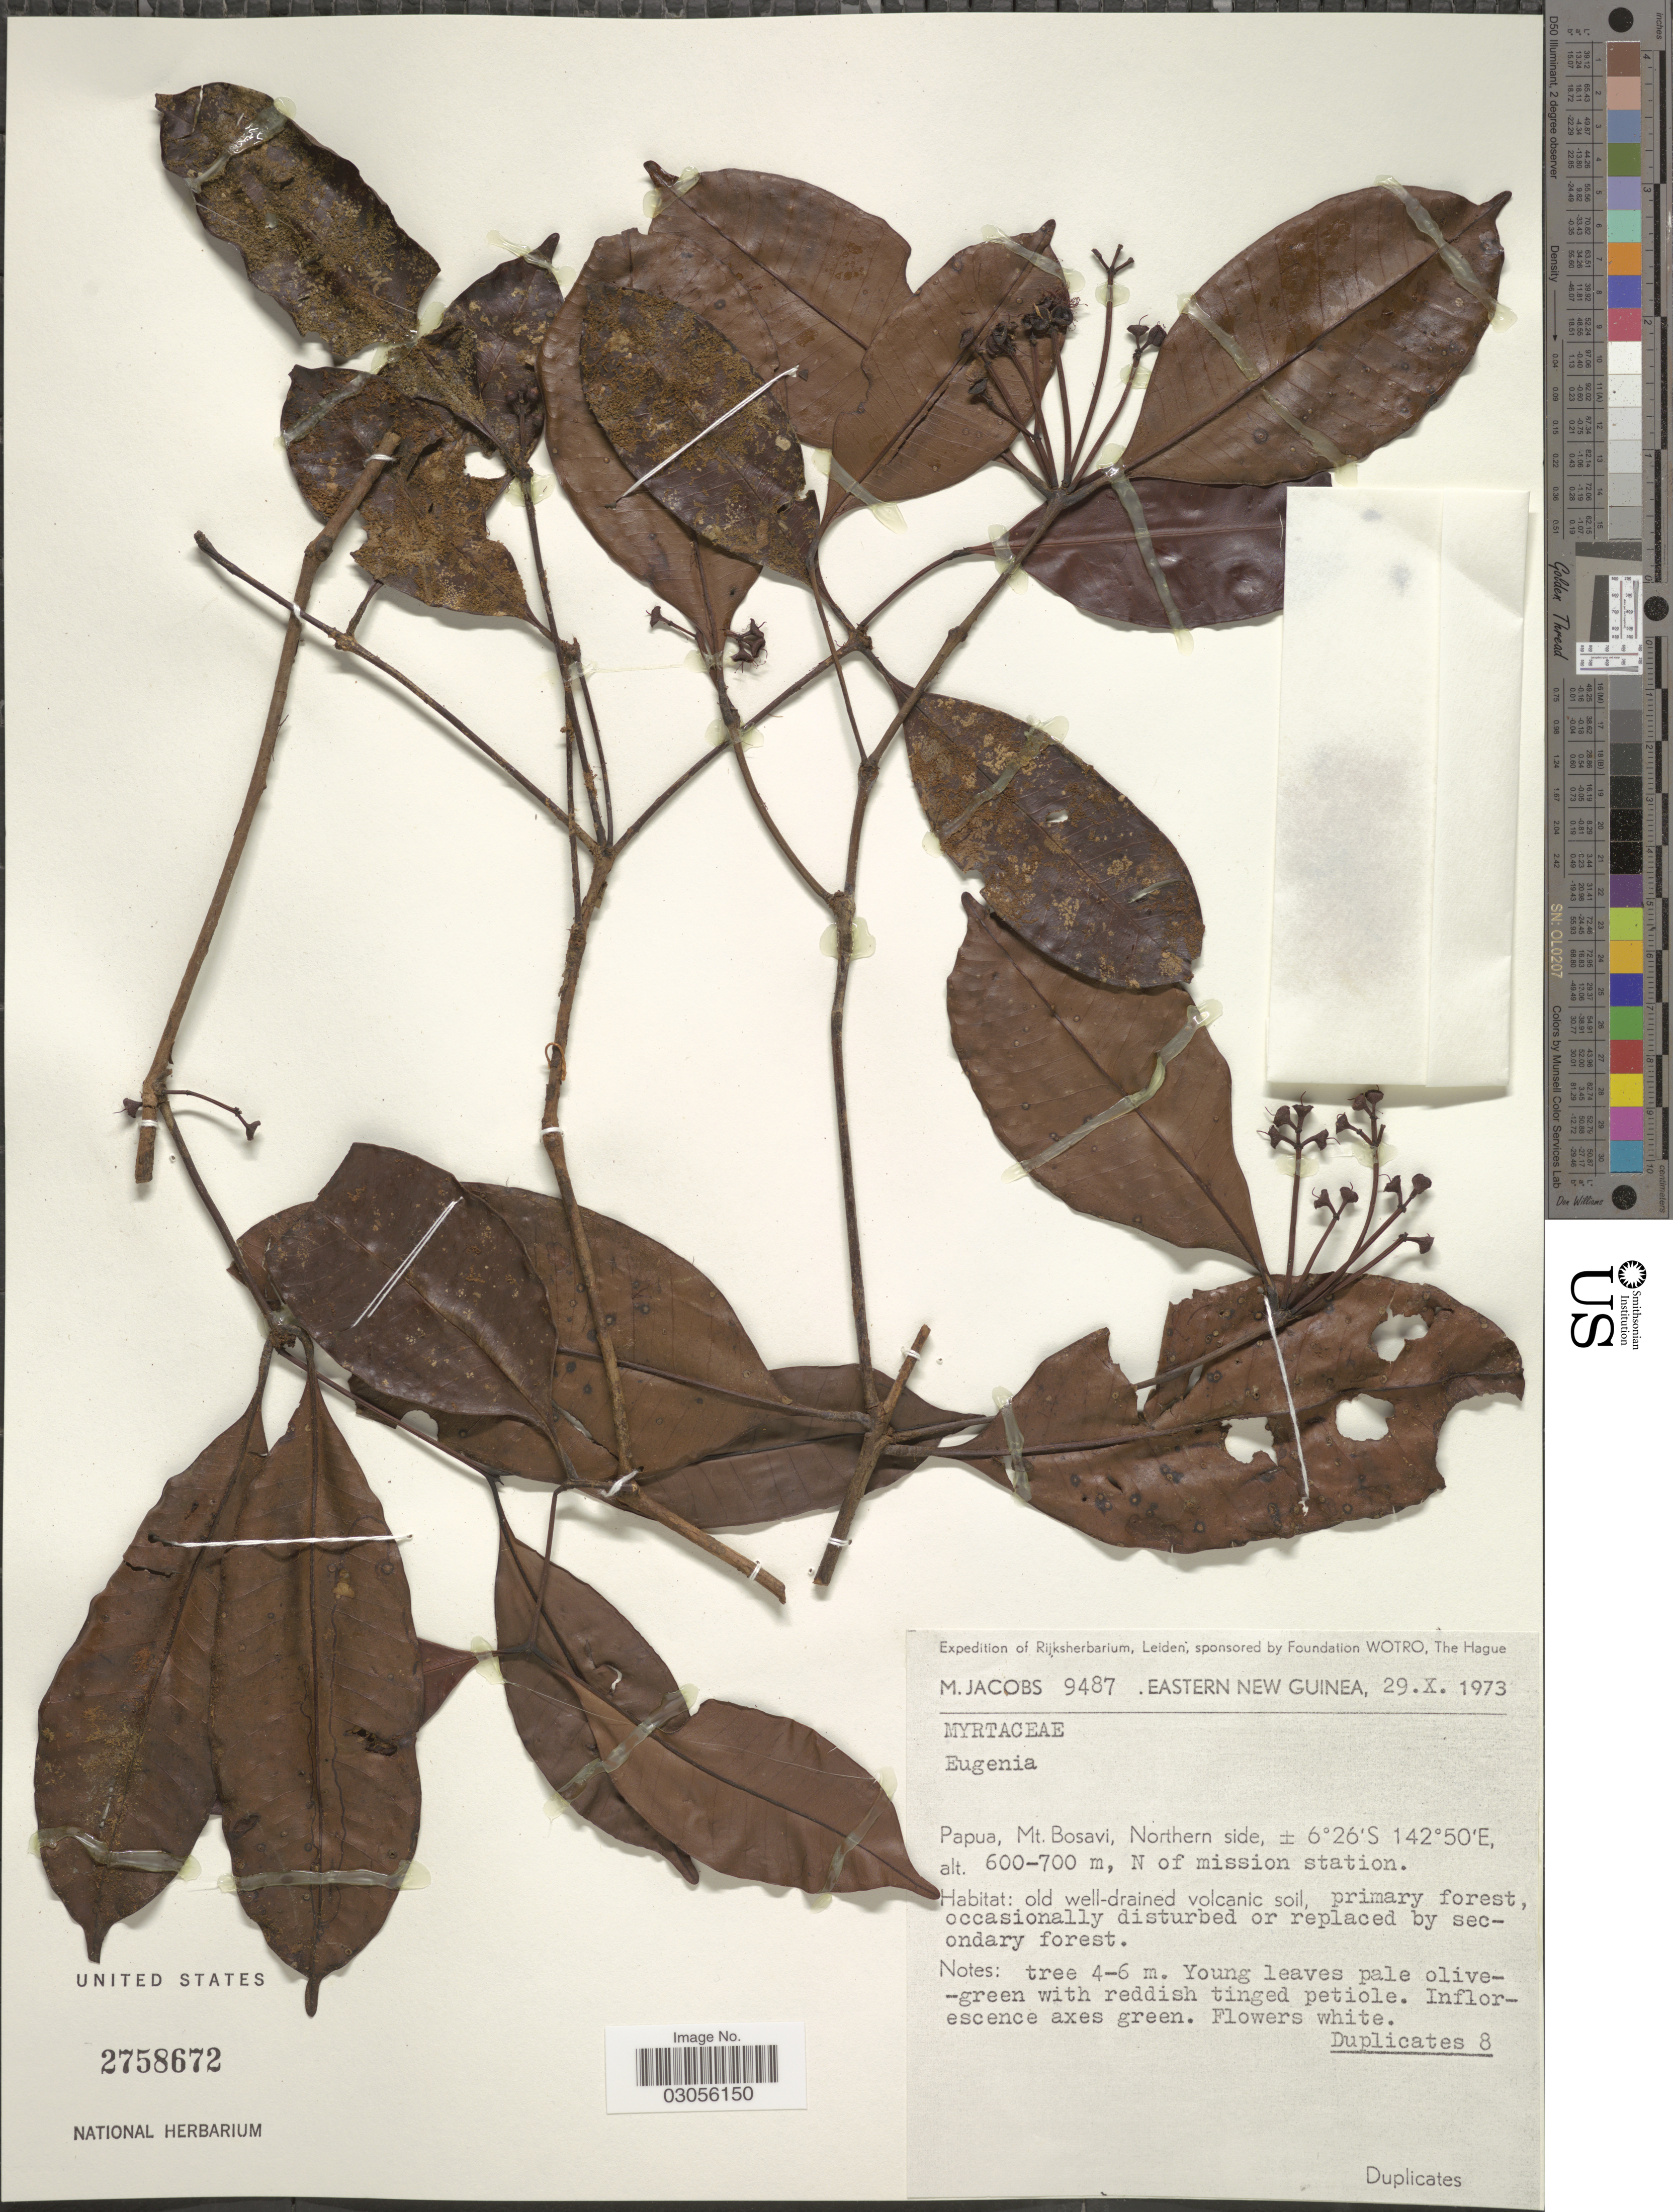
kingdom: Plantae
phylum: Tracheophyta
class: Magnoliopsida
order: Myrtales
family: Myrtaceae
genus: Syzygium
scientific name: Syzygium baeuerlenii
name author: (F. Muell.) Craven & Biffin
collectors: M. Jacobs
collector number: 9487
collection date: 1973-10-29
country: Papua New Guinea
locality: Eastern New Guinea. Papua, Mt. Bosavi, Northern side; N of mission station.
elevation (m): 600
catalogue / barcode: US 2758672